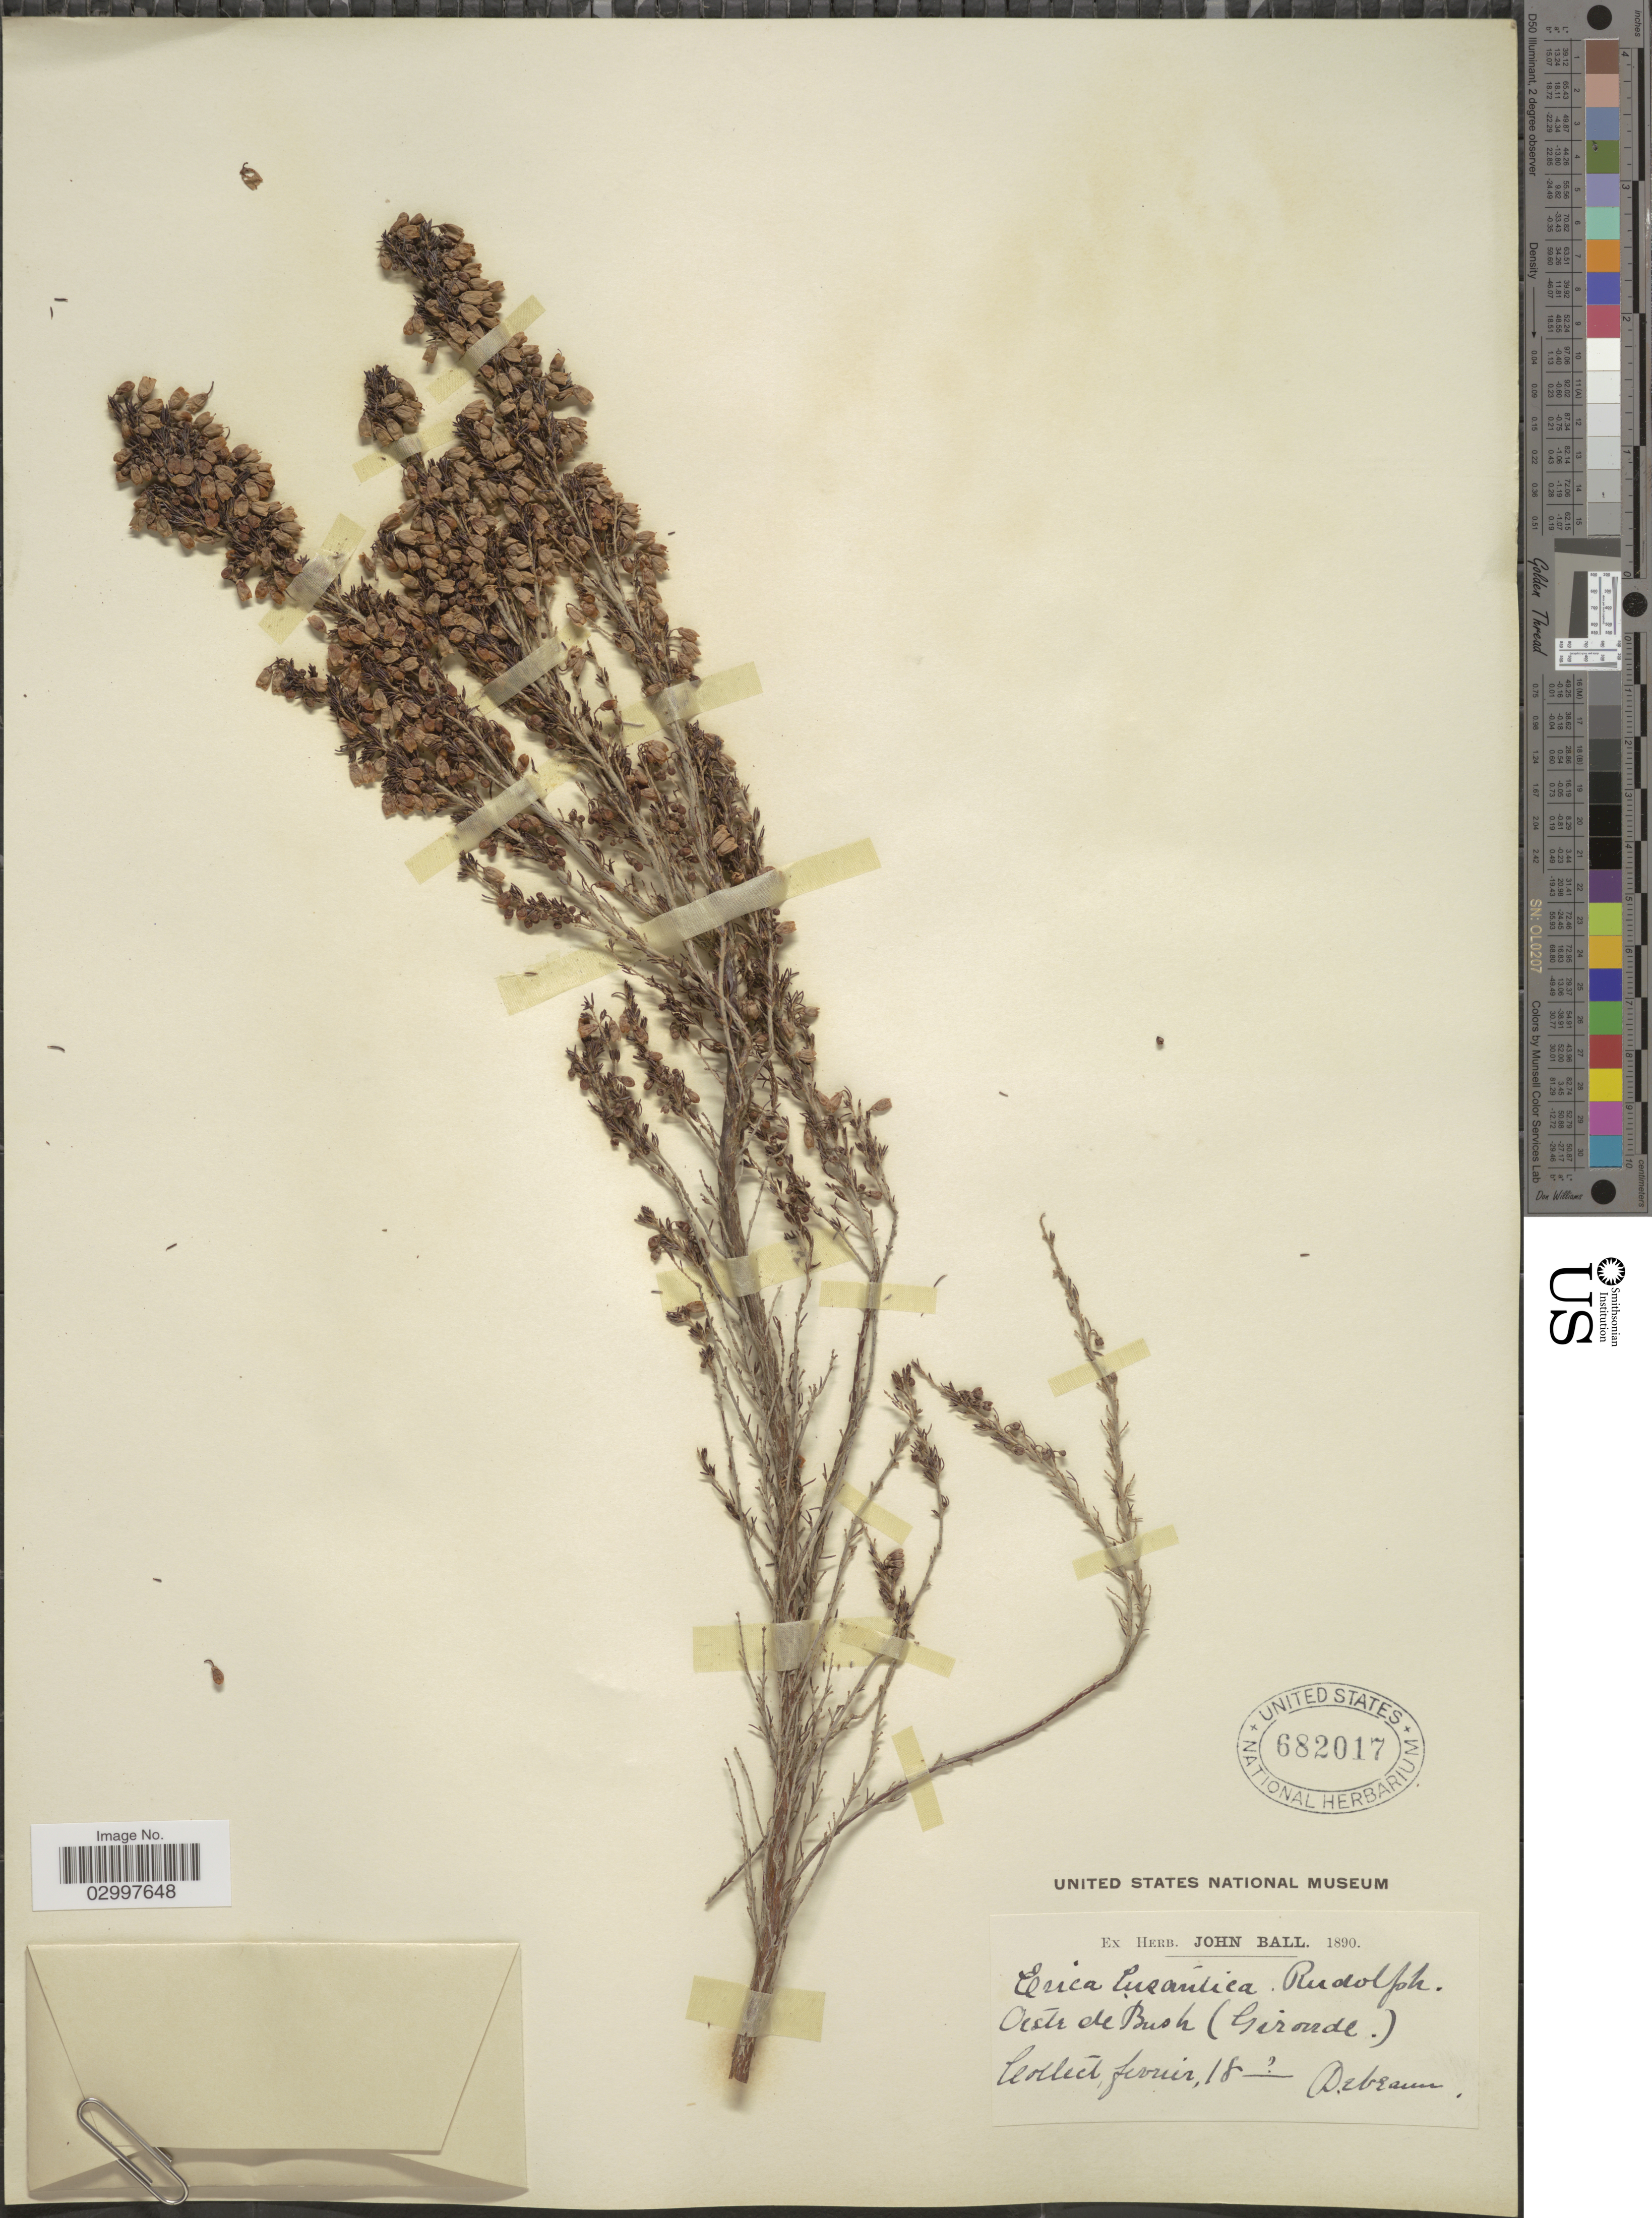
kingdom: Plantae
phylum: Tracheophyta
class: Magnoliopsida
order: Ericales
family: Ericaceae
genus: Erica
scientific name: Erica lusitanica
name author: Rudolphi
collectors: -. Debeaux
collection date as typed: Transcribed d/m/y: /2/18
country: France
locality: Oeste de Bush (Gironde).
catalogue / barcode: US 682017